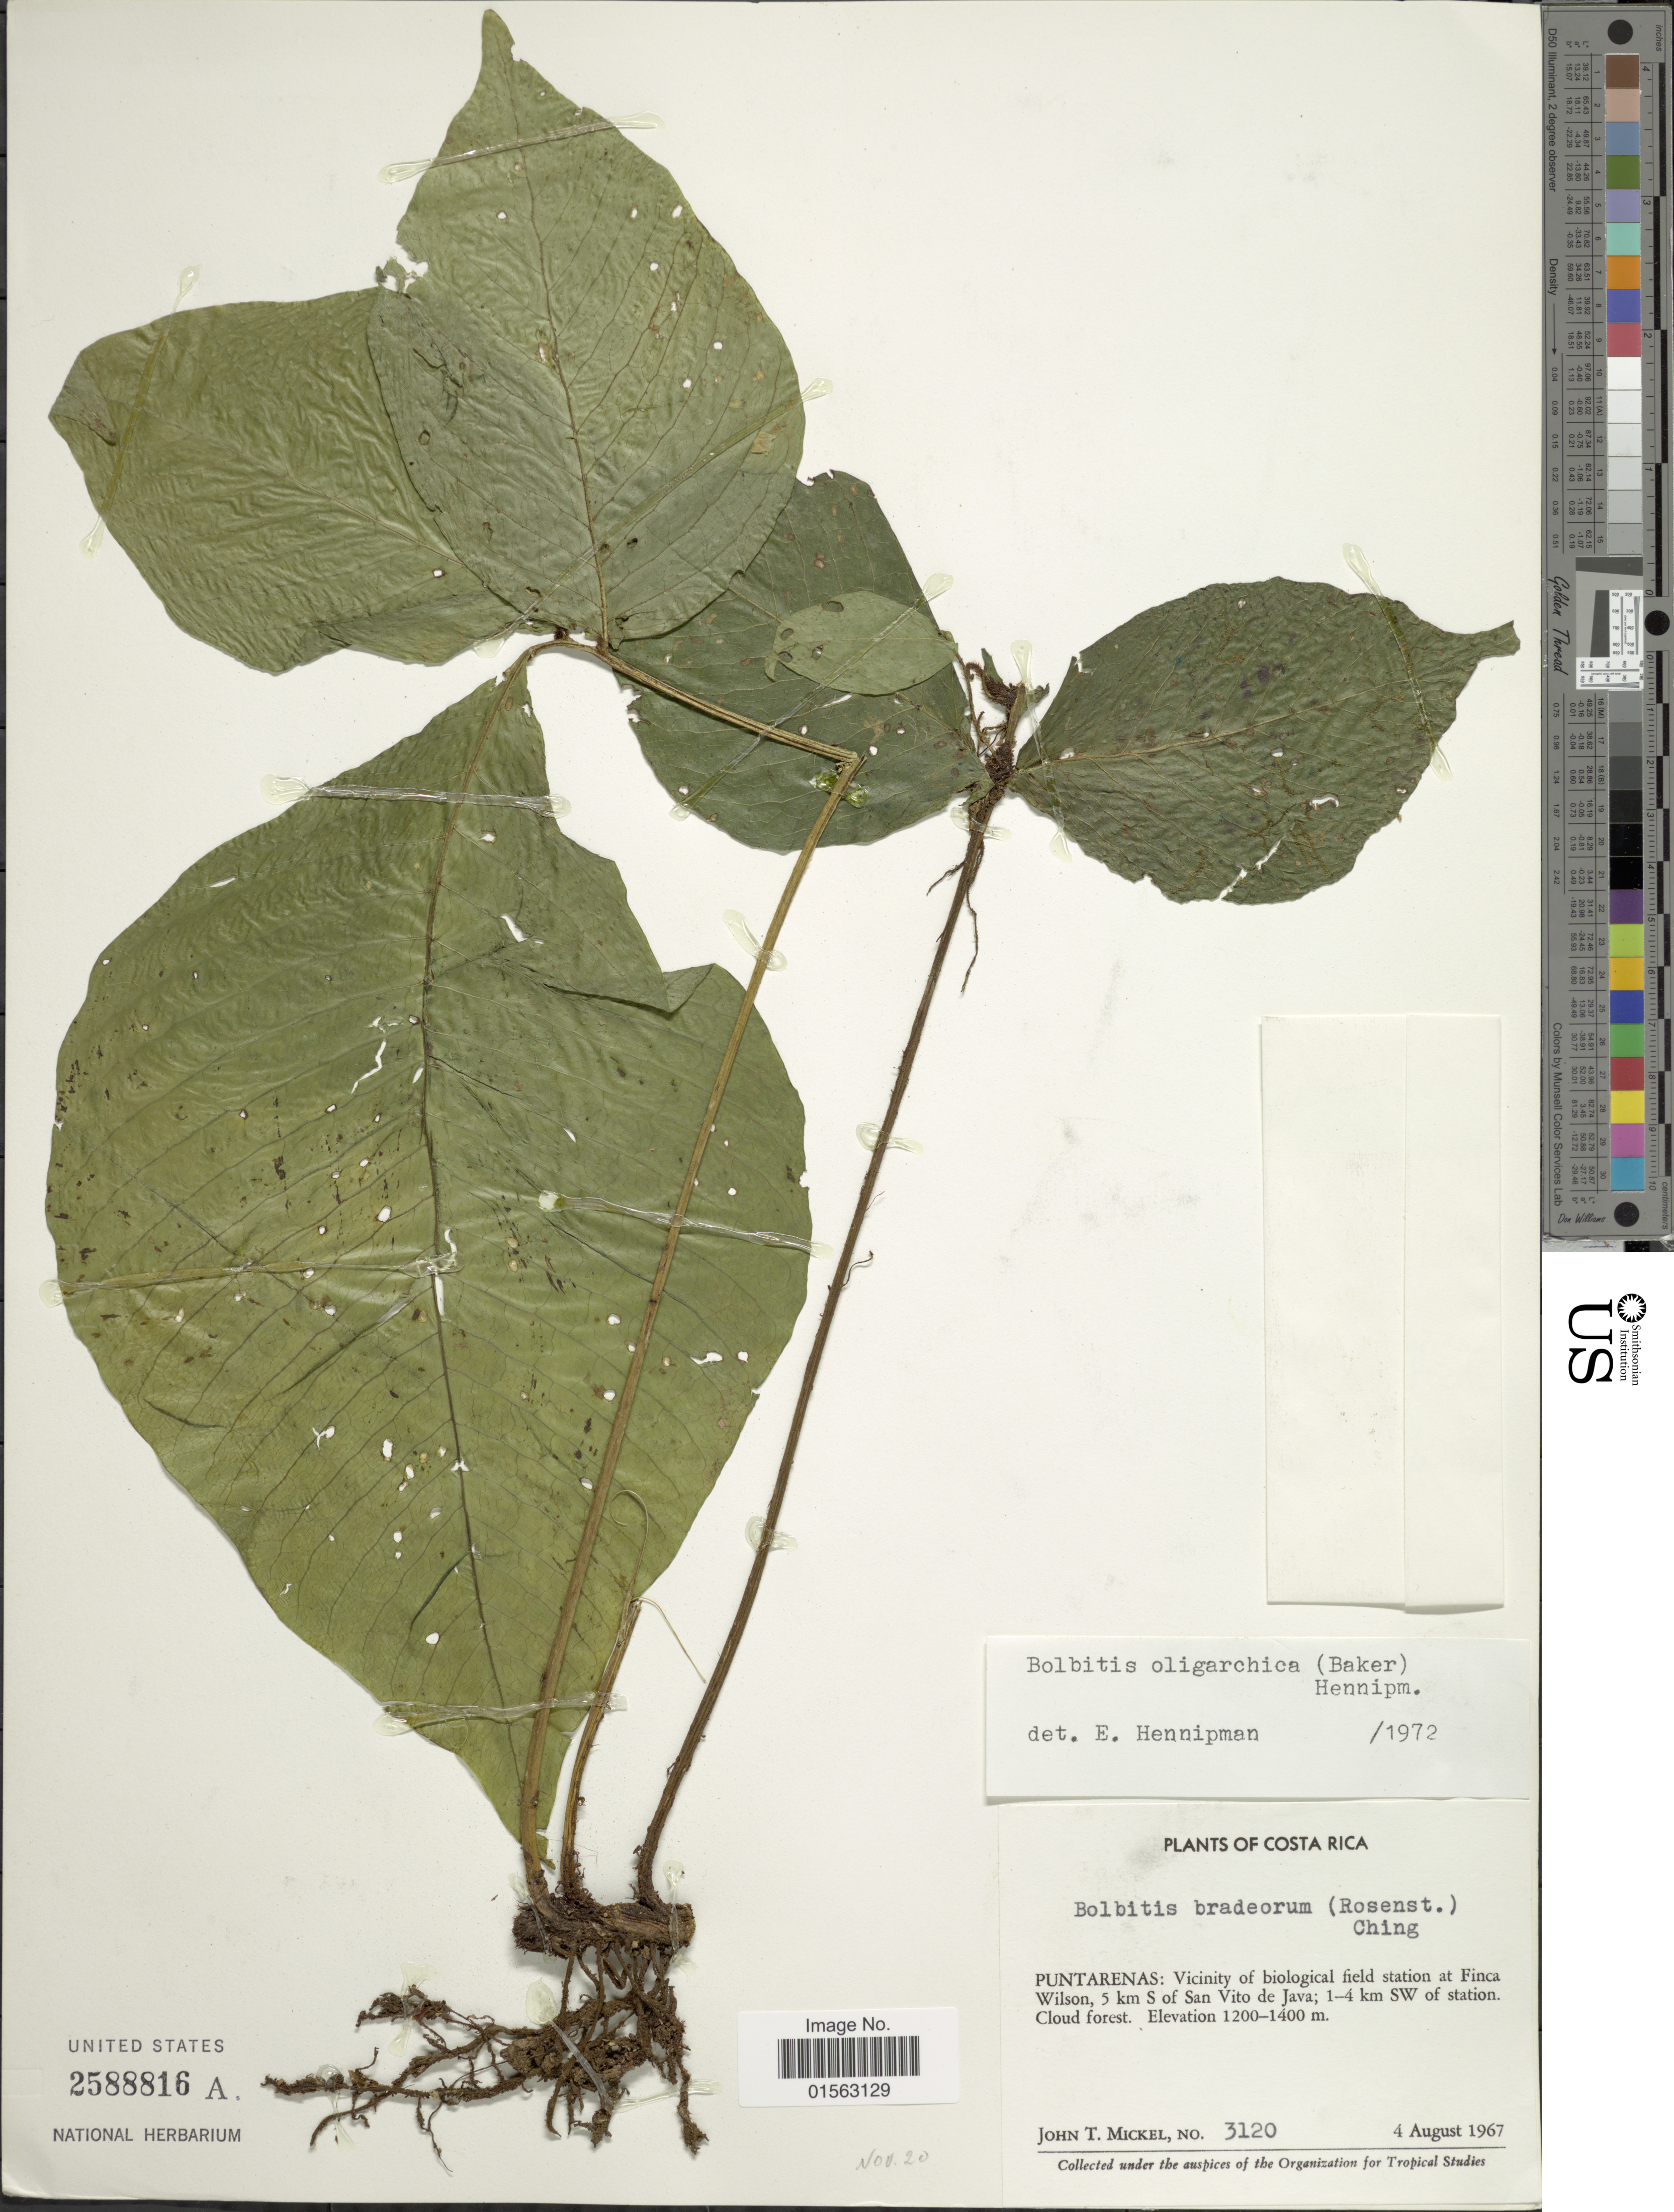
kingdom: Plantae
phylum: Tracheophyta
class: Polypodiopsida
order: Polypodiales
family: Dryopteridaceae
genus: Mickelia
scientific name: Mickelia oligarchica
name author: (Baker) R.C. Moran et al.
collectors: J. T. Mickel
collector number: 3120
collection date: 1967-08-04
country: Costa Rica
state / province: Puntarenas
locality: Costa Rica, Vicinity of biological field station at Finca Wilson, 5 km S of San Vito de Java; 1-4 km SW of station, Cloud forest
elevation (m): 1200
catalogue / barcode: US 2588816A